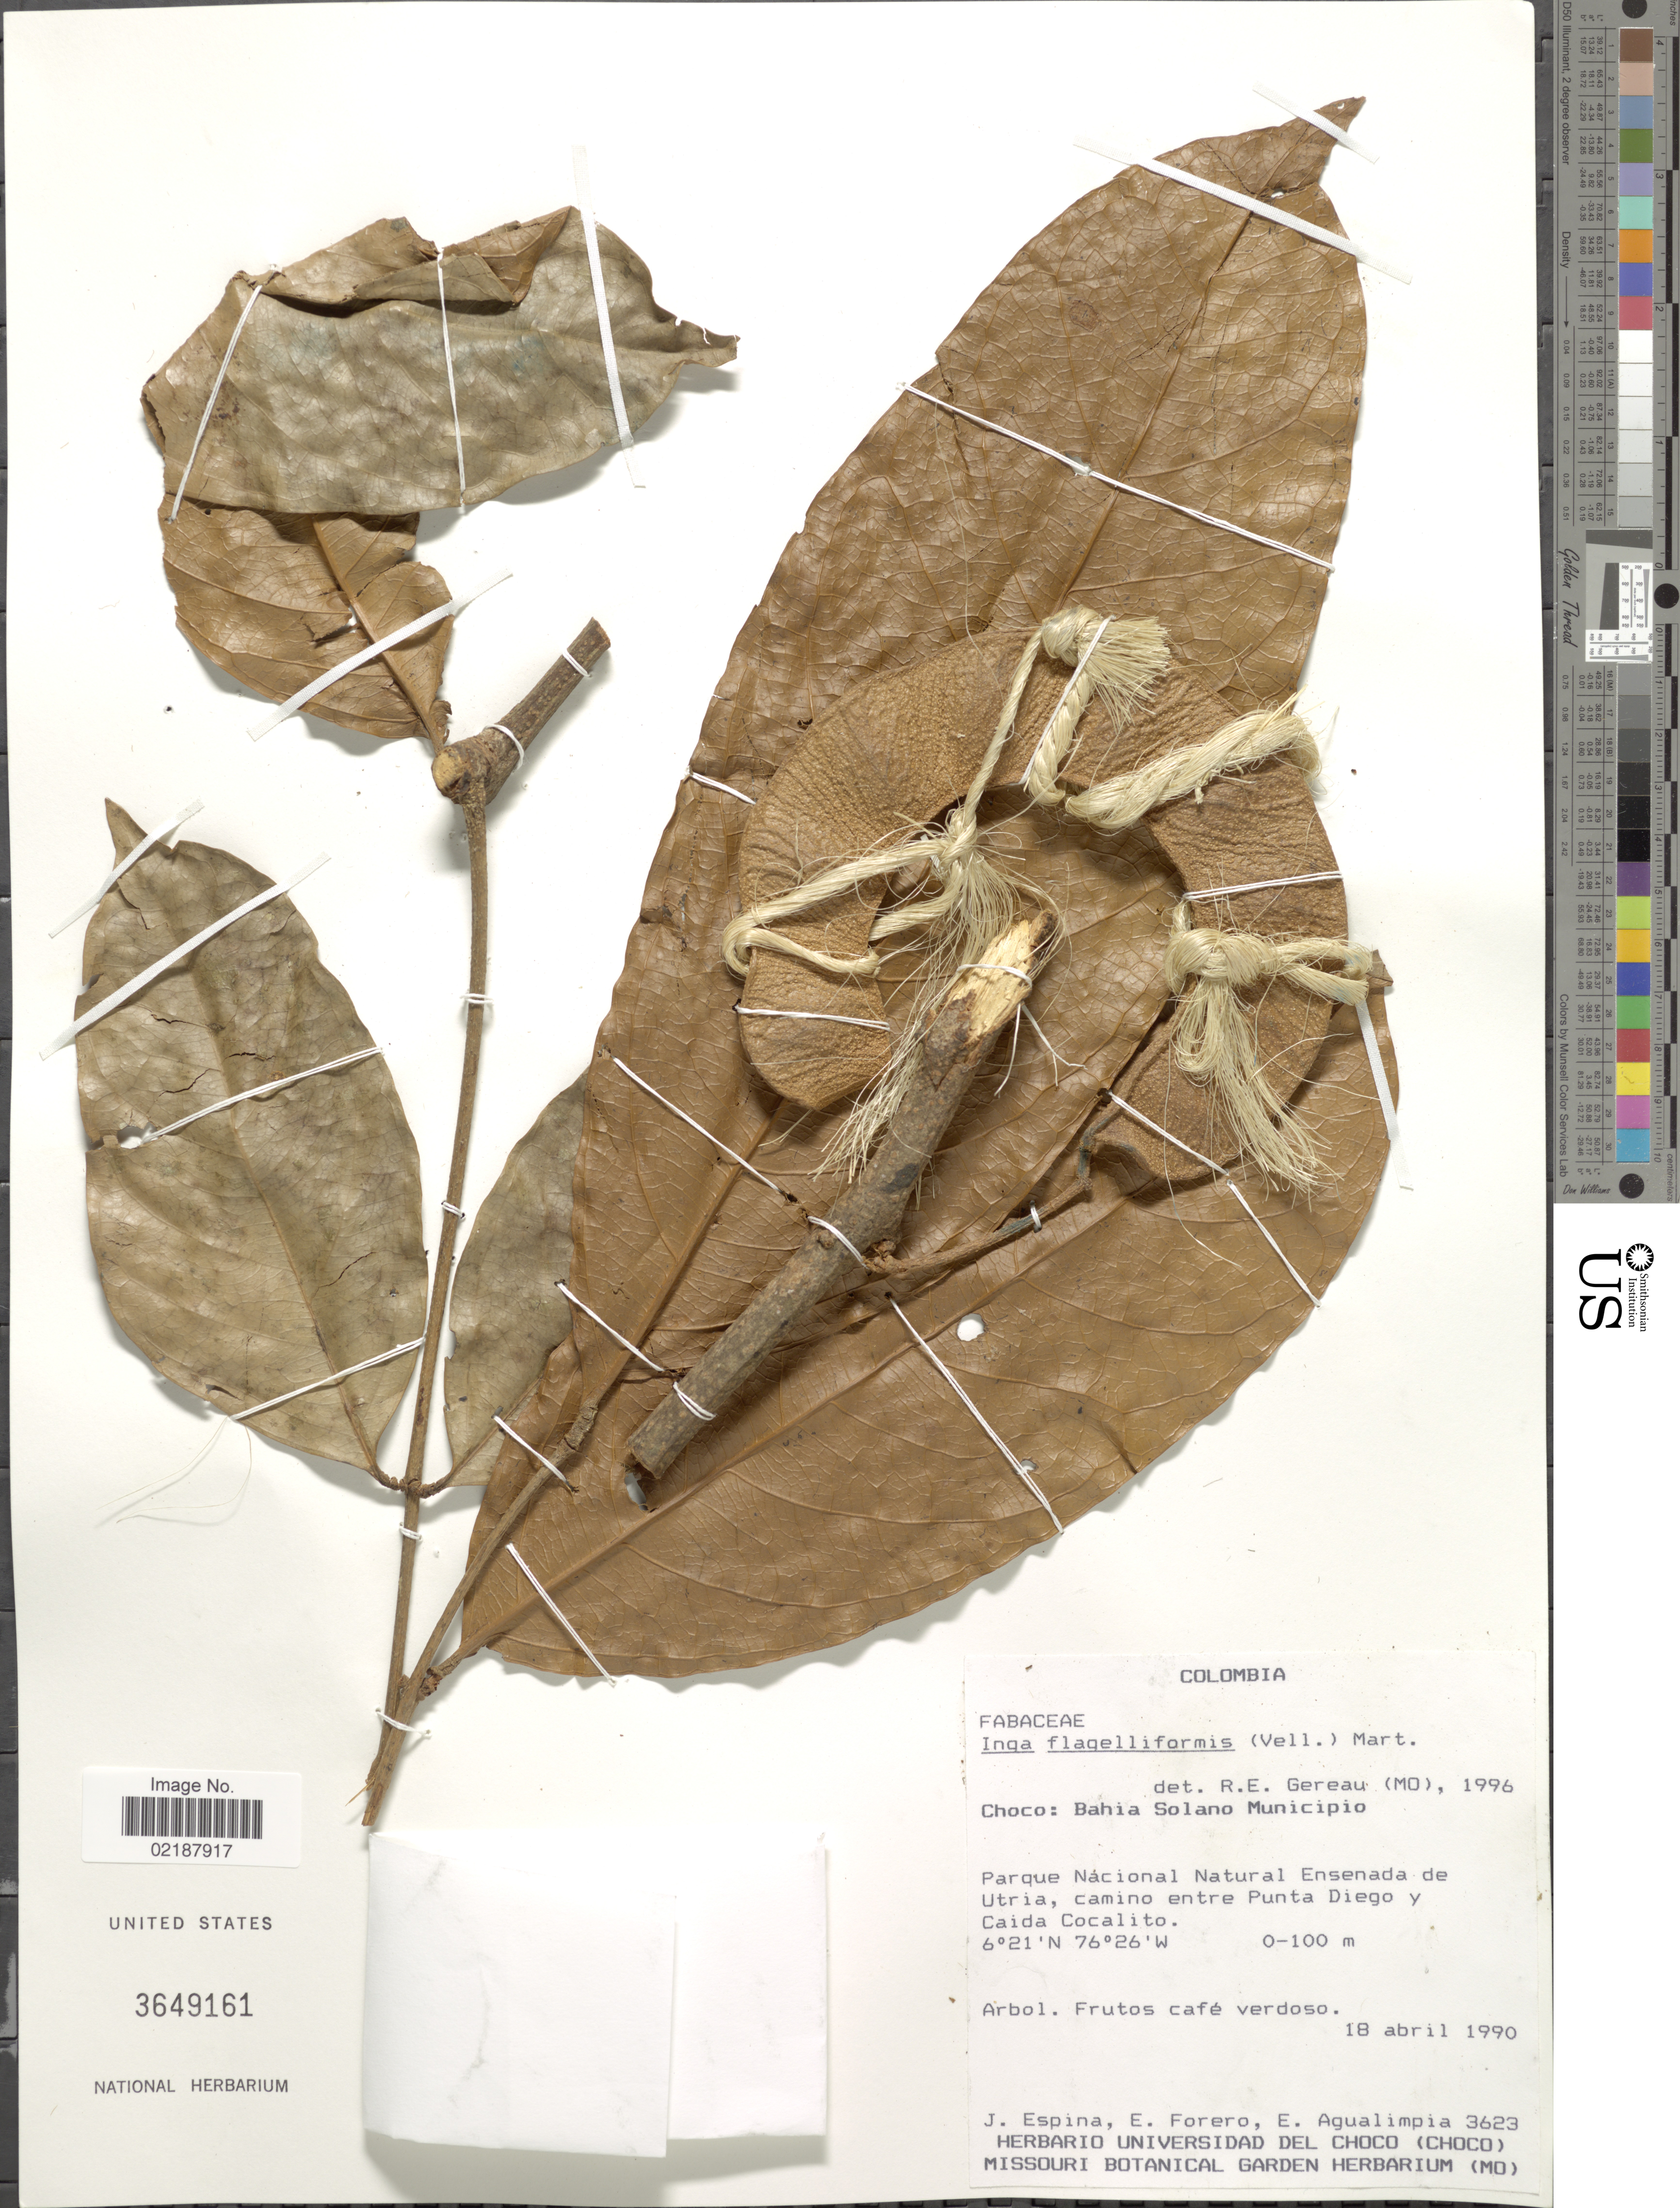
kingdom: Plantae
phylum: Tracheophyta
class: Magnoliopsida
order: Fabales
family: Fabaceae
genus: Inga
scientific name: Inga flagelliformis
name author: Mart.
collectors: J. Espina, E. Forero & E. D. Agualimpia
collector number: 3623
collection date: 1990-04-18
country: Colombia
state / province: Chocó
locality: Bhaia Solano Municipio, Parque Nacional Natural Ensenada de Utria, camino entre Punta Diego y Caida Cocalito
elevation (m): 0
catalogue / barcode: US 3646161